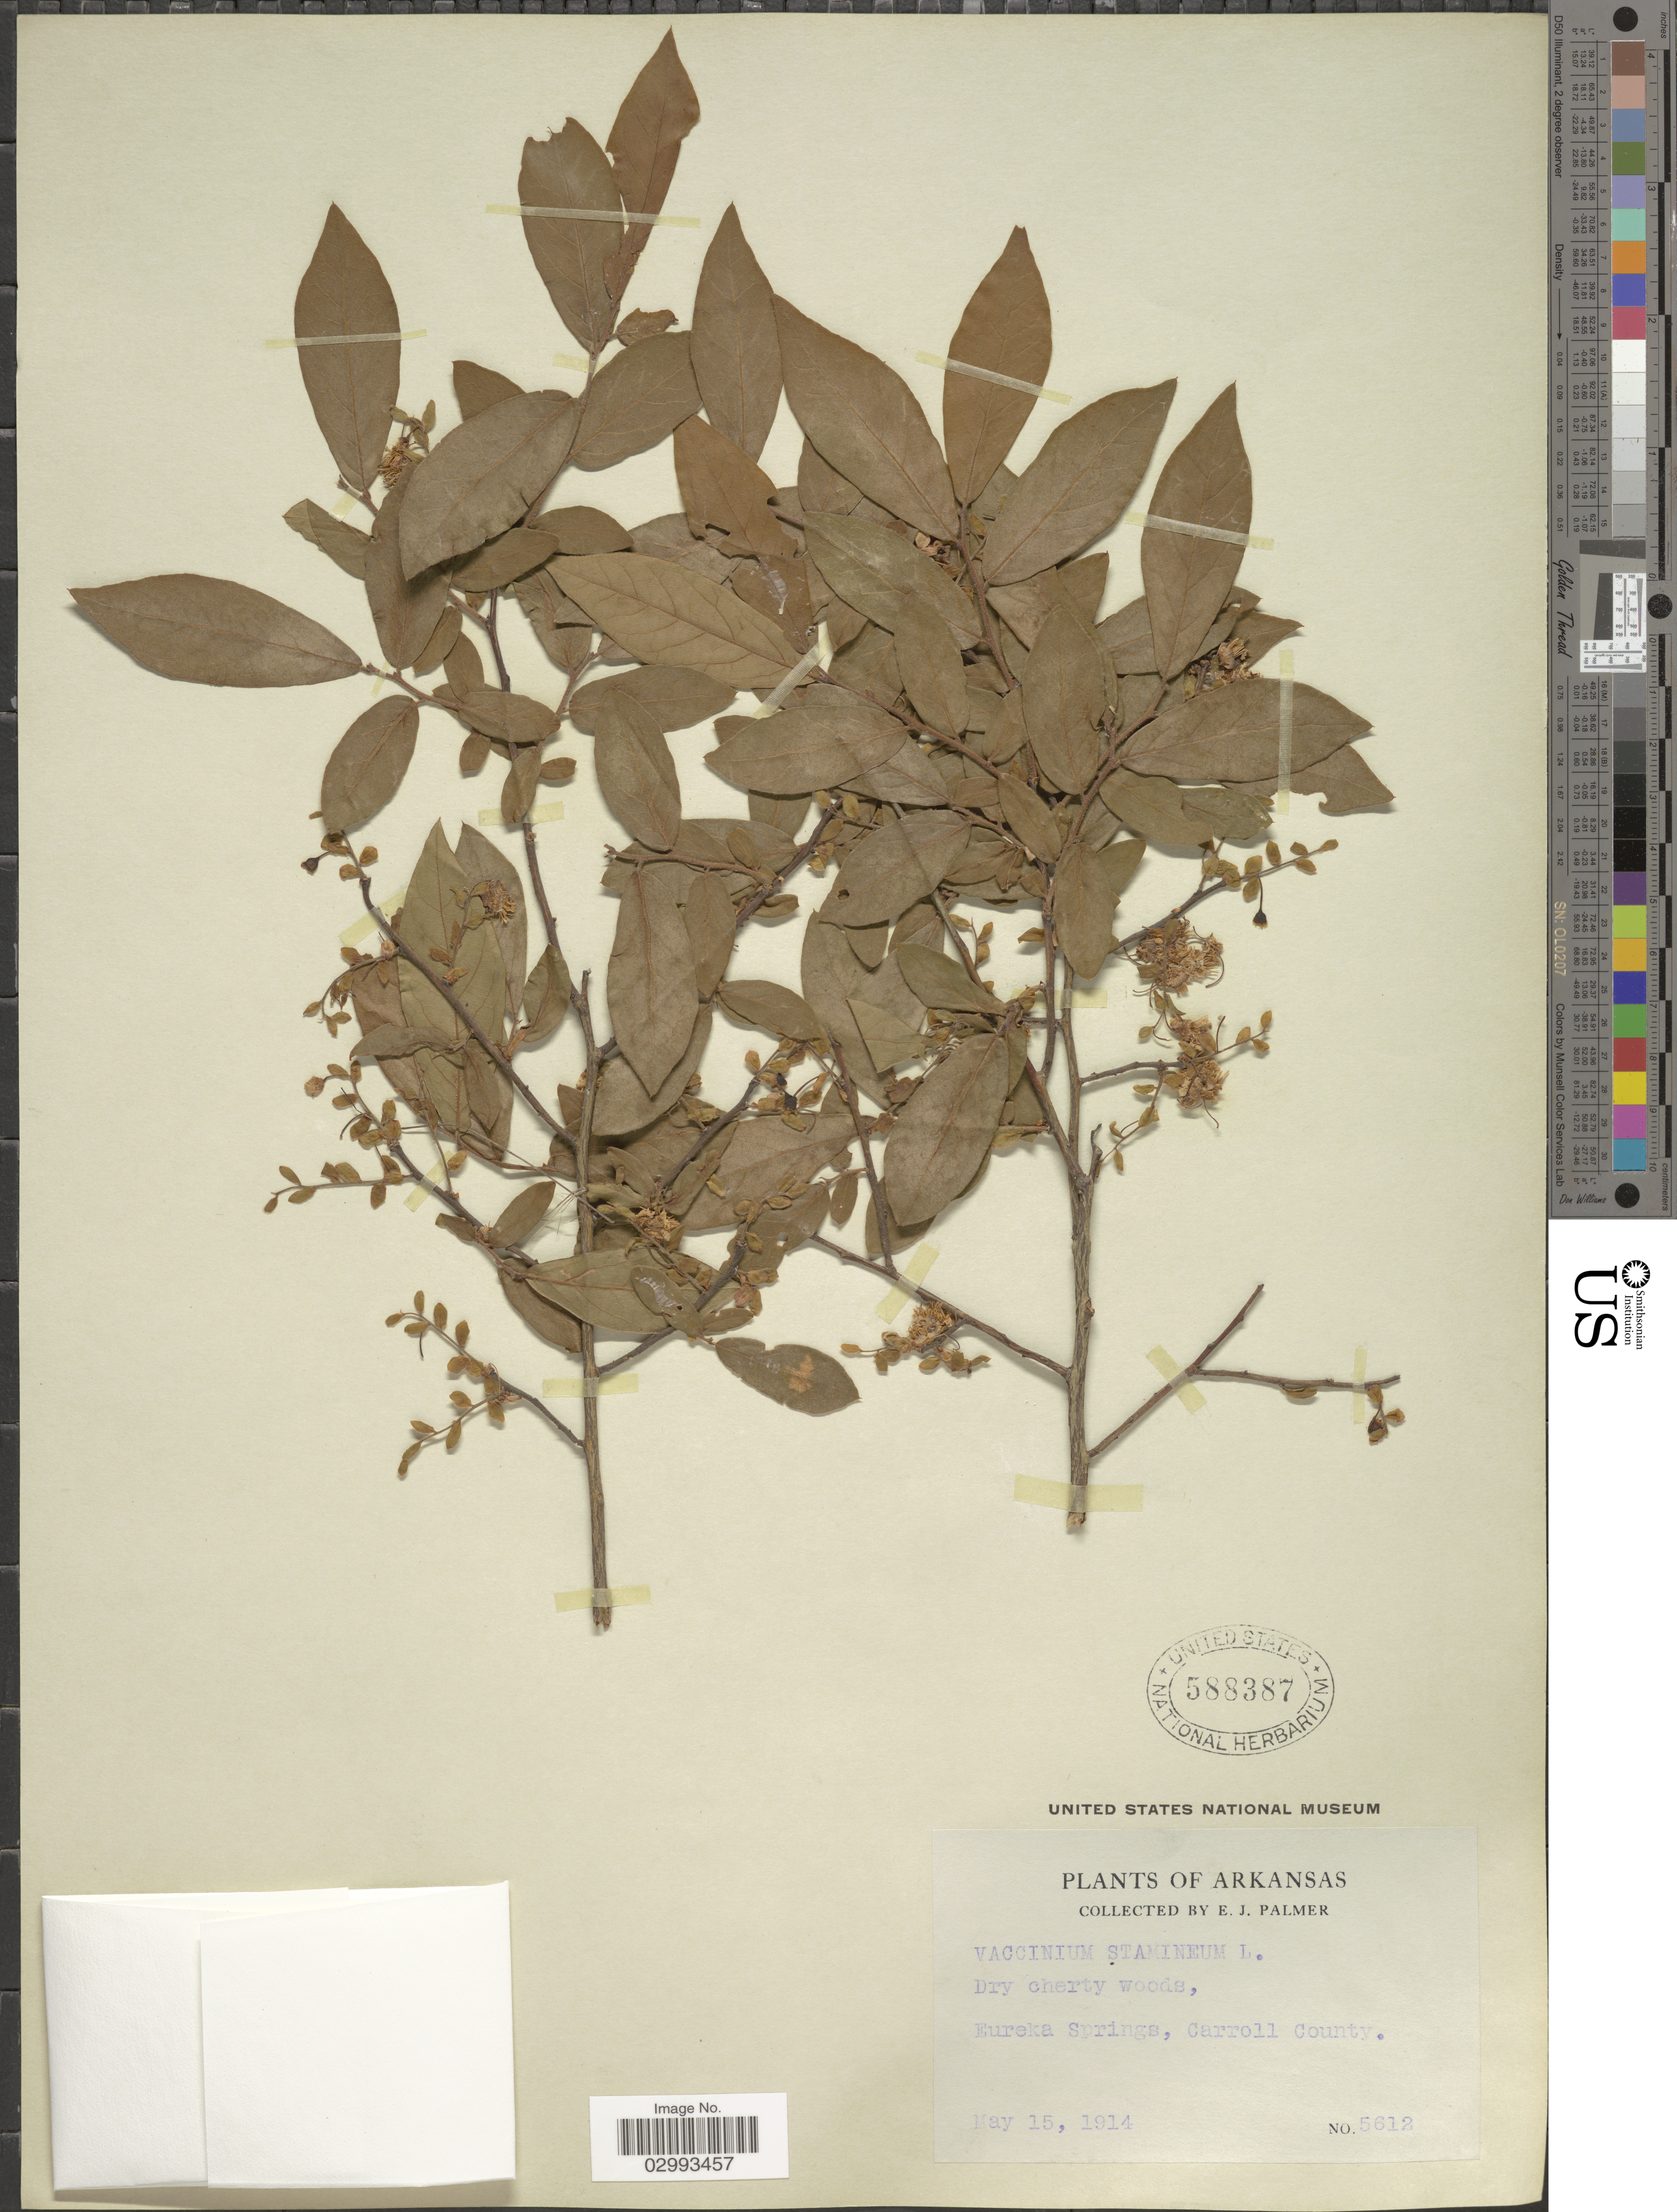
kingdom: Plantae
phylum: Tracheophyta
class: Magnoliopsida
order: Ericales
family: Ericaceae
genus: Polycodium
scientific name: Polycodium stamineum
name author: (L.) Greene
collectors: E. J. Palmer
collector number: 5612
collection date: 1914-05-15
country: United States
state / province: Arkansas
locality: Eureka Springs, Carroll County.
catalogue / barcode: US 588387